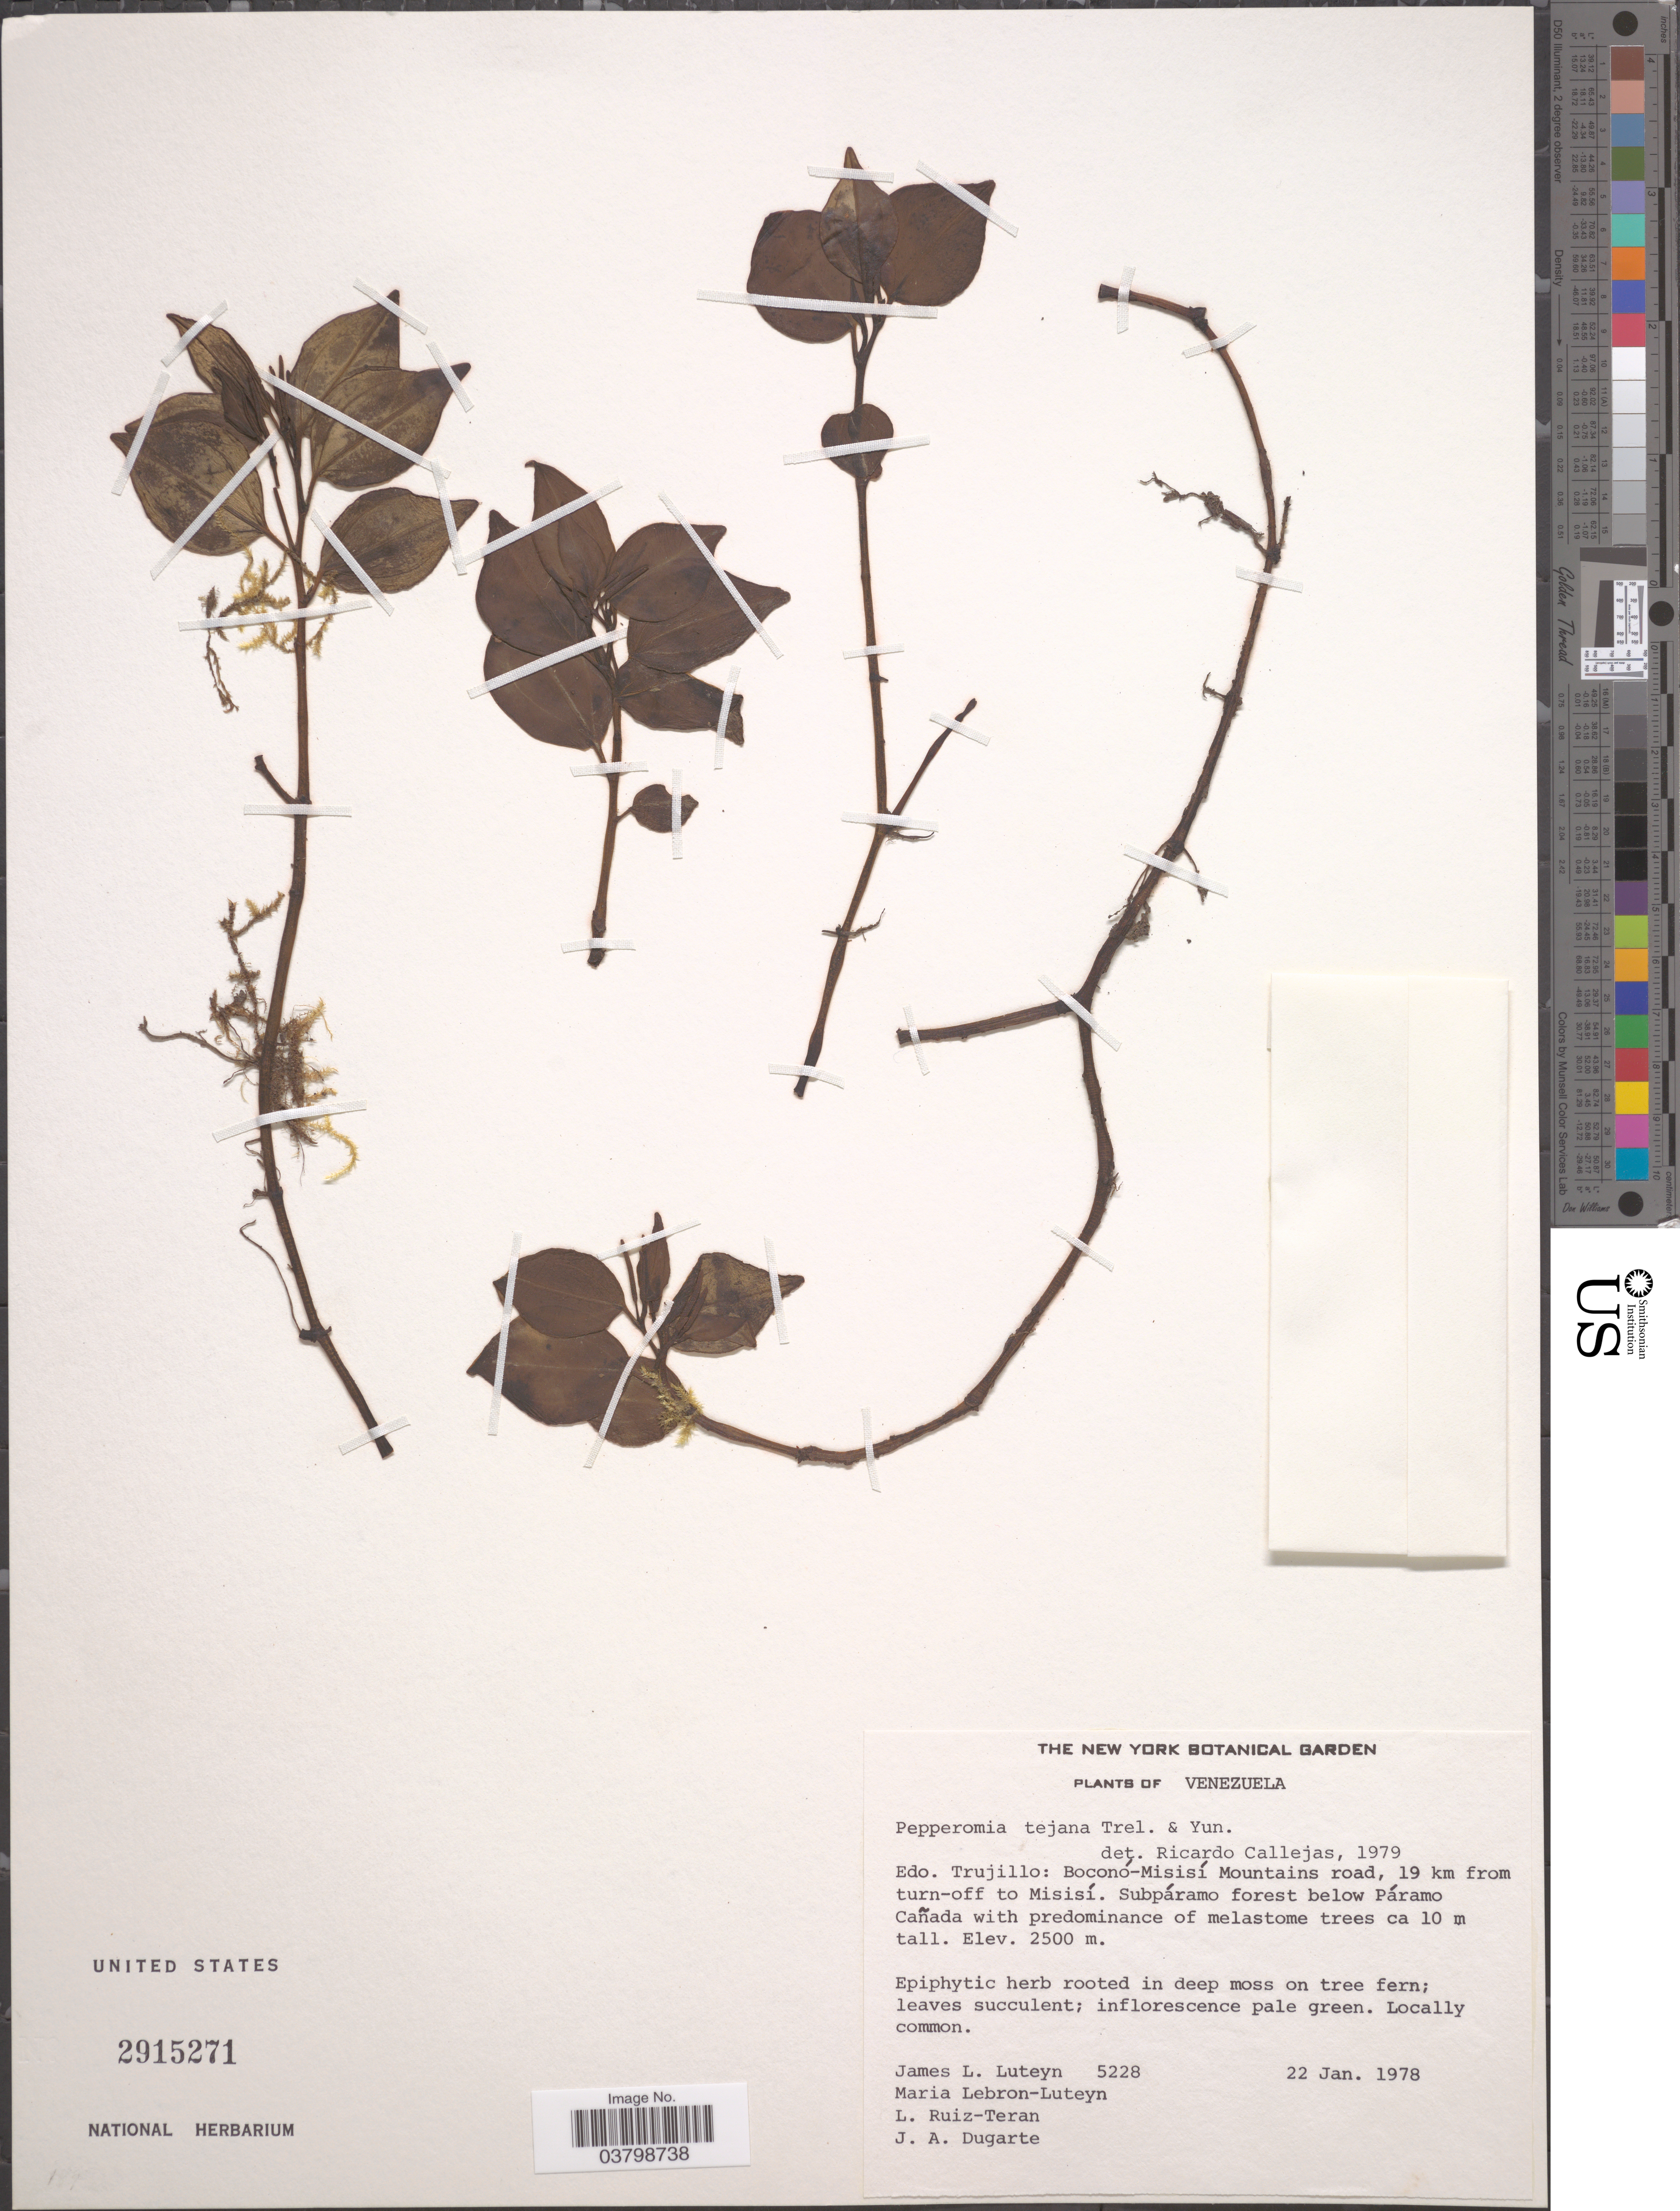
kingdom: Plantae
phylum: Tracheophyta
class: Magnoliopsida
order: Piperales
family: Piperaceae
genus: Peperomia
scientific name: Peperomia tejana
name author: Trel. & Yunck.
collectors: J. L. Luteyn, M. L. Lebrón-Luteyn, L. E. Ruíz-Terán & J. Dugarte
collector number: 5228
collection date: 1978-01-22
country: Venezuela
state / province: Trujillo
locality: Boconó-Misisí Mountains road, 19 km from turn-off to Misisí. Subpáramo forest below Páramo Cañada.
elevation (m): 2500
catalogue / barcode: US 2915271